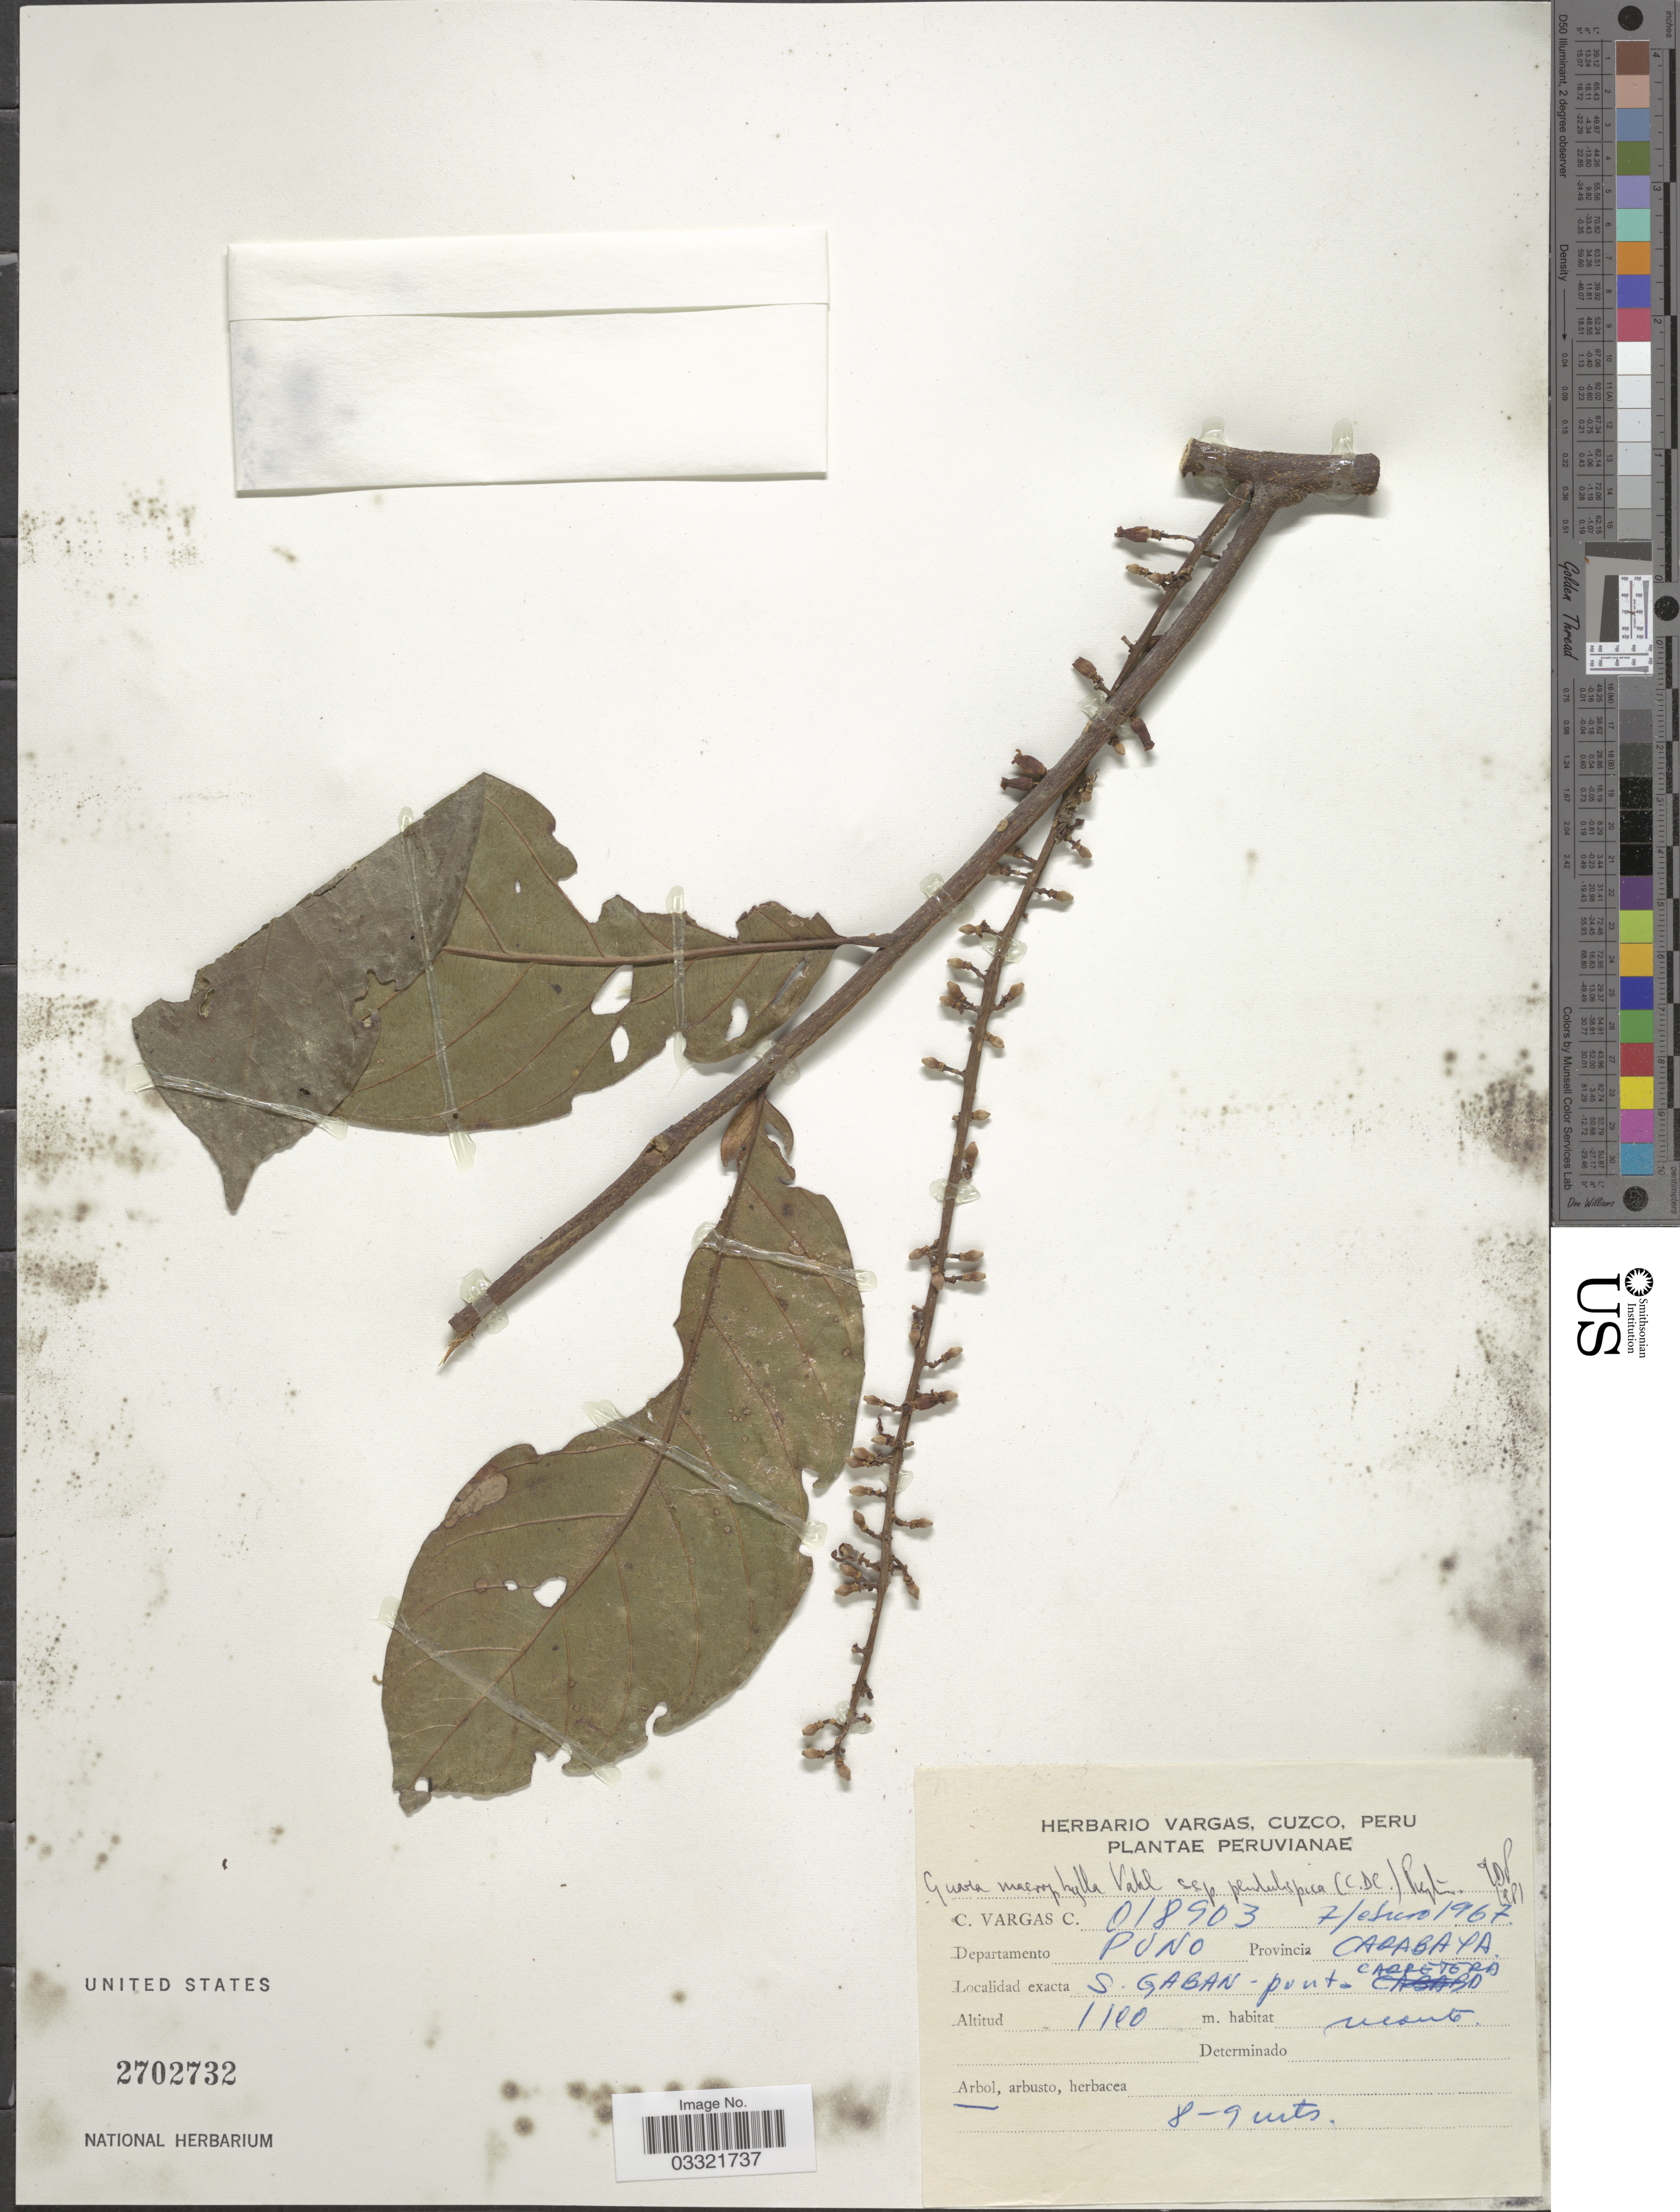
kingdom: Plantae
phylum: Tracheophyta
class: Magnoliopsida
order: Sapindales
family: Meliaceae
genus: Guarea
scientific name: Guarea macrophylla subsp. pendulispica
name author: (C. DC.) T.D. Penn.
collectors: C. Vargas Calderón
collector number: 018903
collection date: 1967-02-07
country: Peru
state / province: Puno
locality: Departamento Puno, Provincia Carabaya. S. Gaban - punto - carretera.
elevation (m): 1100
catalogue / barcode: US 2702732